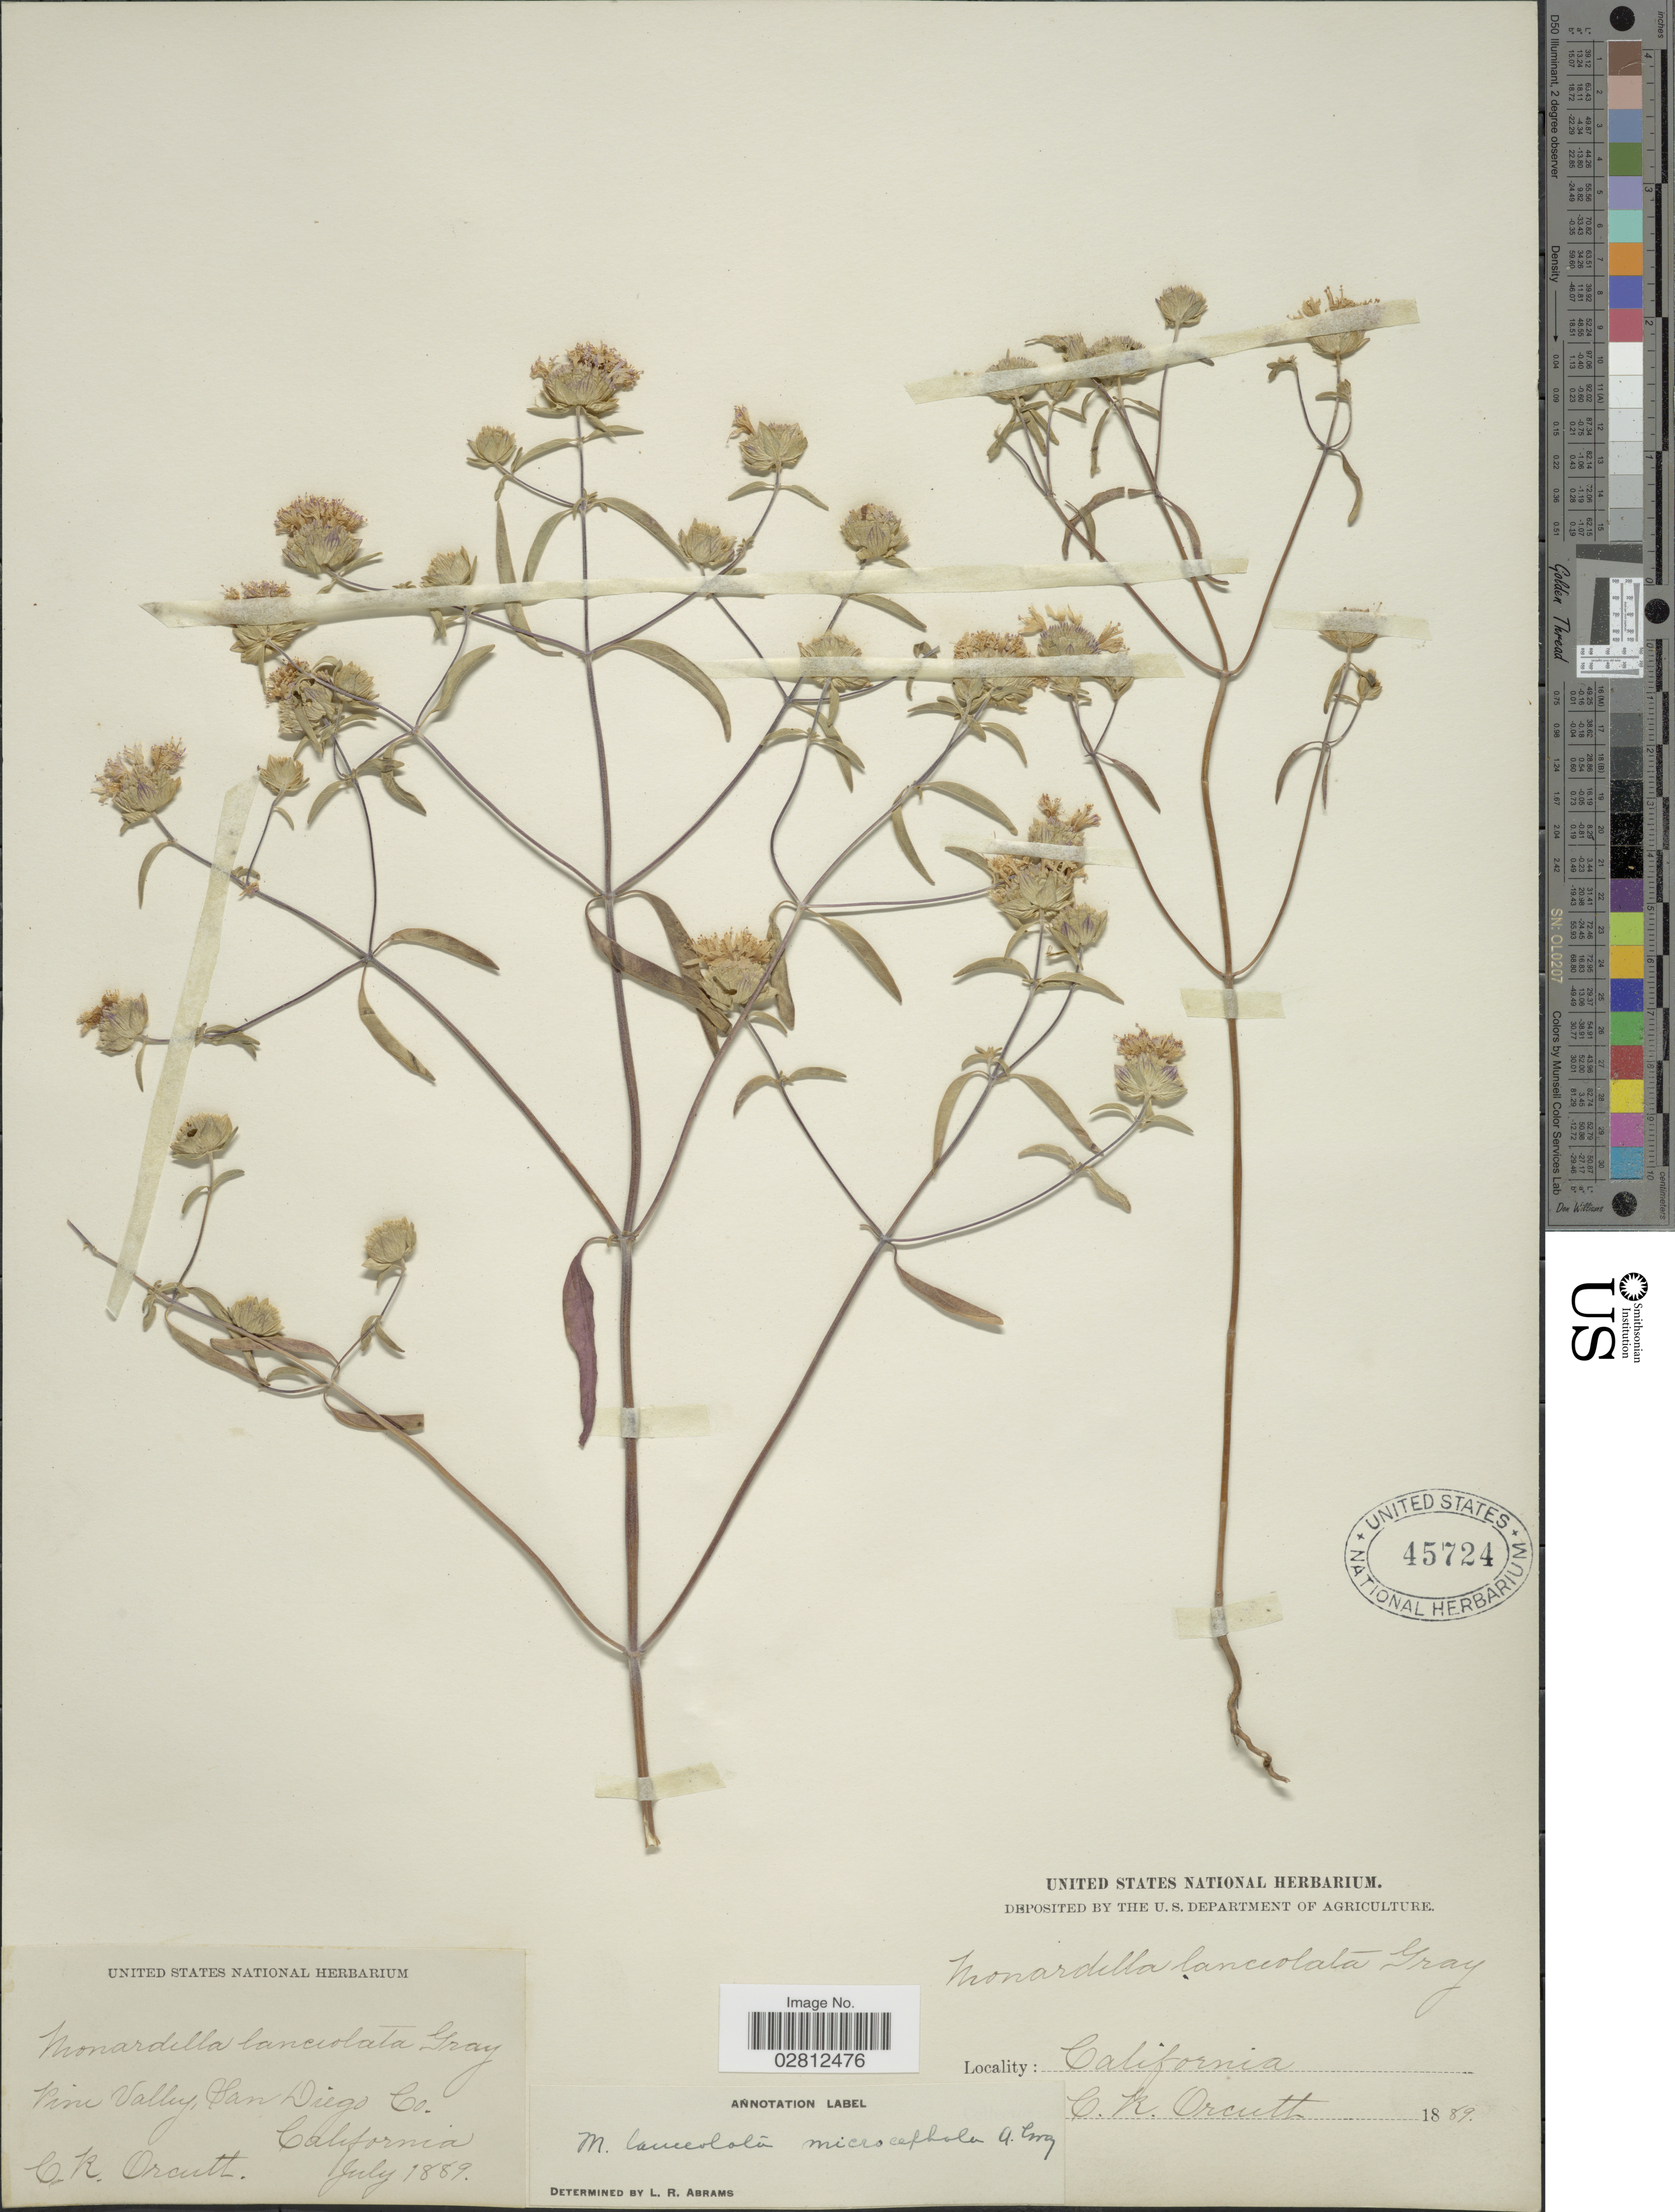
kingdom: Plantae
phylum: Tracheophyta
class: Magnoliopsida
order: Lamiales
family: Lamiaceae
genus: Monardella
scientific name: Monardella lanceolata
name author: A. Gray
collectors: C. R. Orcutt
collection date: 1889-07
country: United States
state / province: California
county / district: San Diego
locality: Pine Valley, San Diego Co.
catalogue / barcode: US 45724